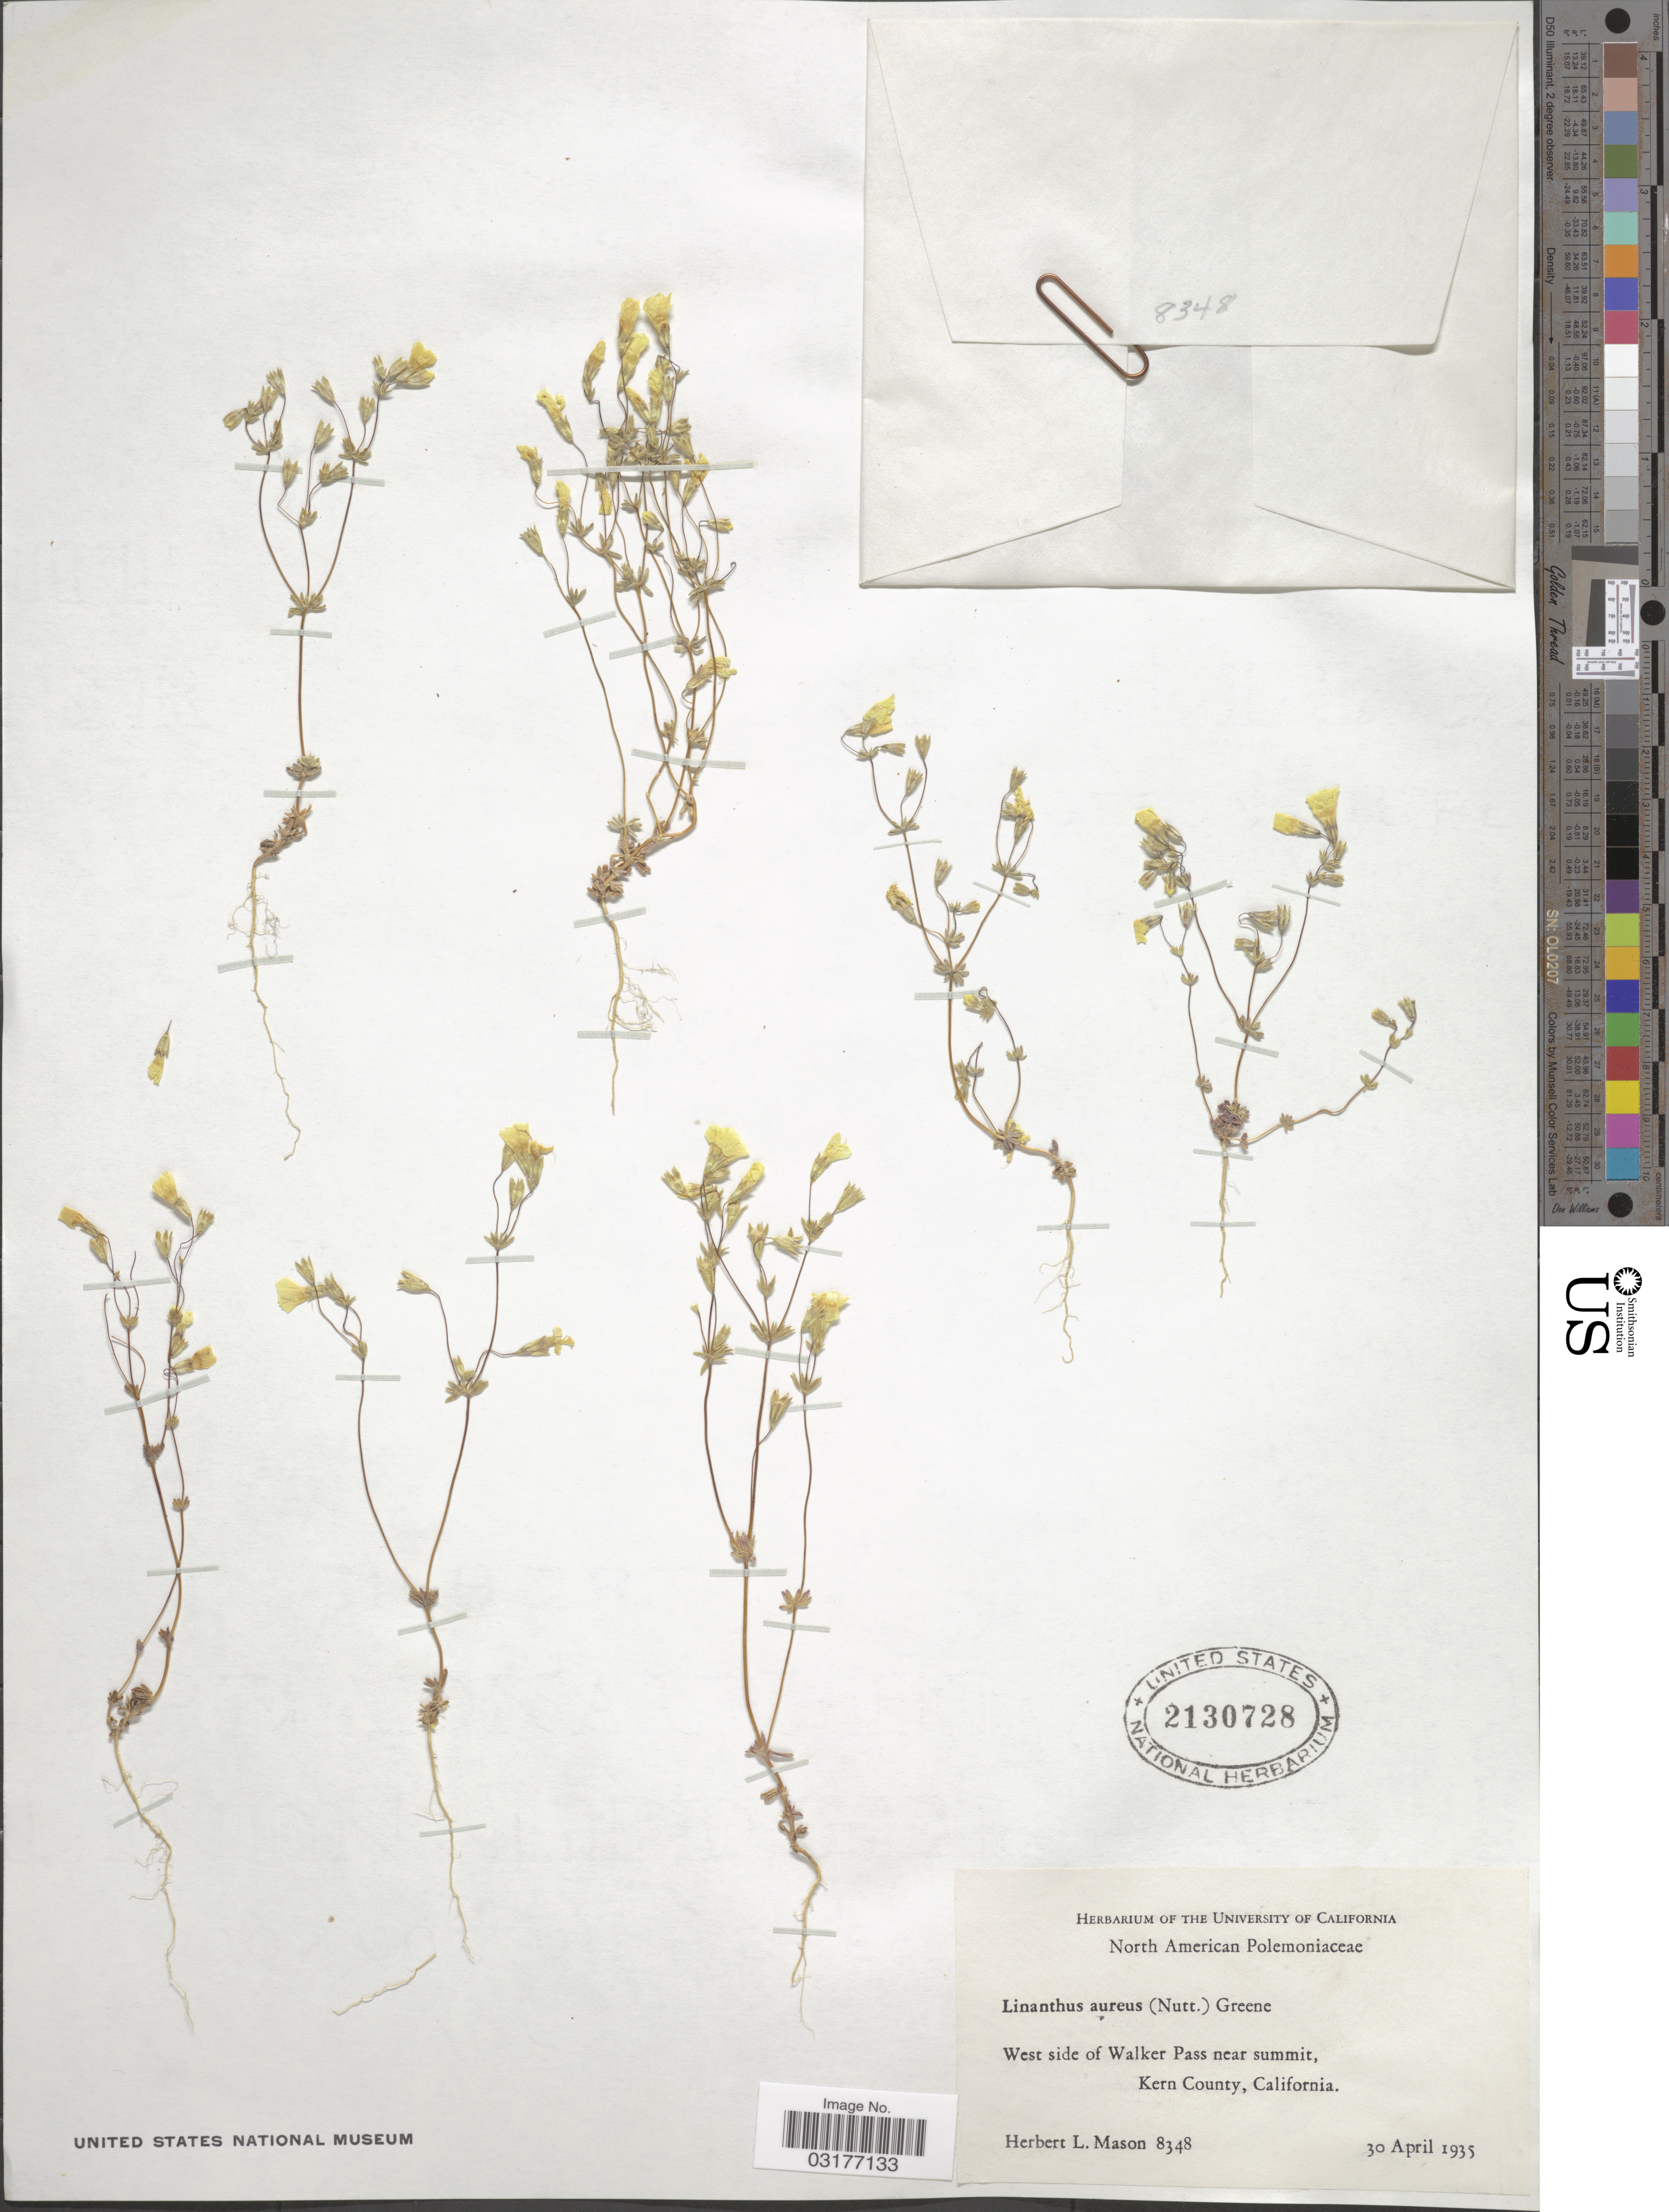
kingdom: Plantae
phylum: Tracheophyta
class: Magnoliopsida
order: Ericales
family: Polemoniaceae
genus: Leptosiphon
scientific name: Leptosiphon chrysanthus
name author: J.M. Porter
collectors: H. L. Mason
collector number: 8348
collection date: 1935-04-30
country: United States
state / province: California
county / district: Kern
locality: West side of Walker Pass near summit, Kern County.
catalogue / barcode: US 2130728